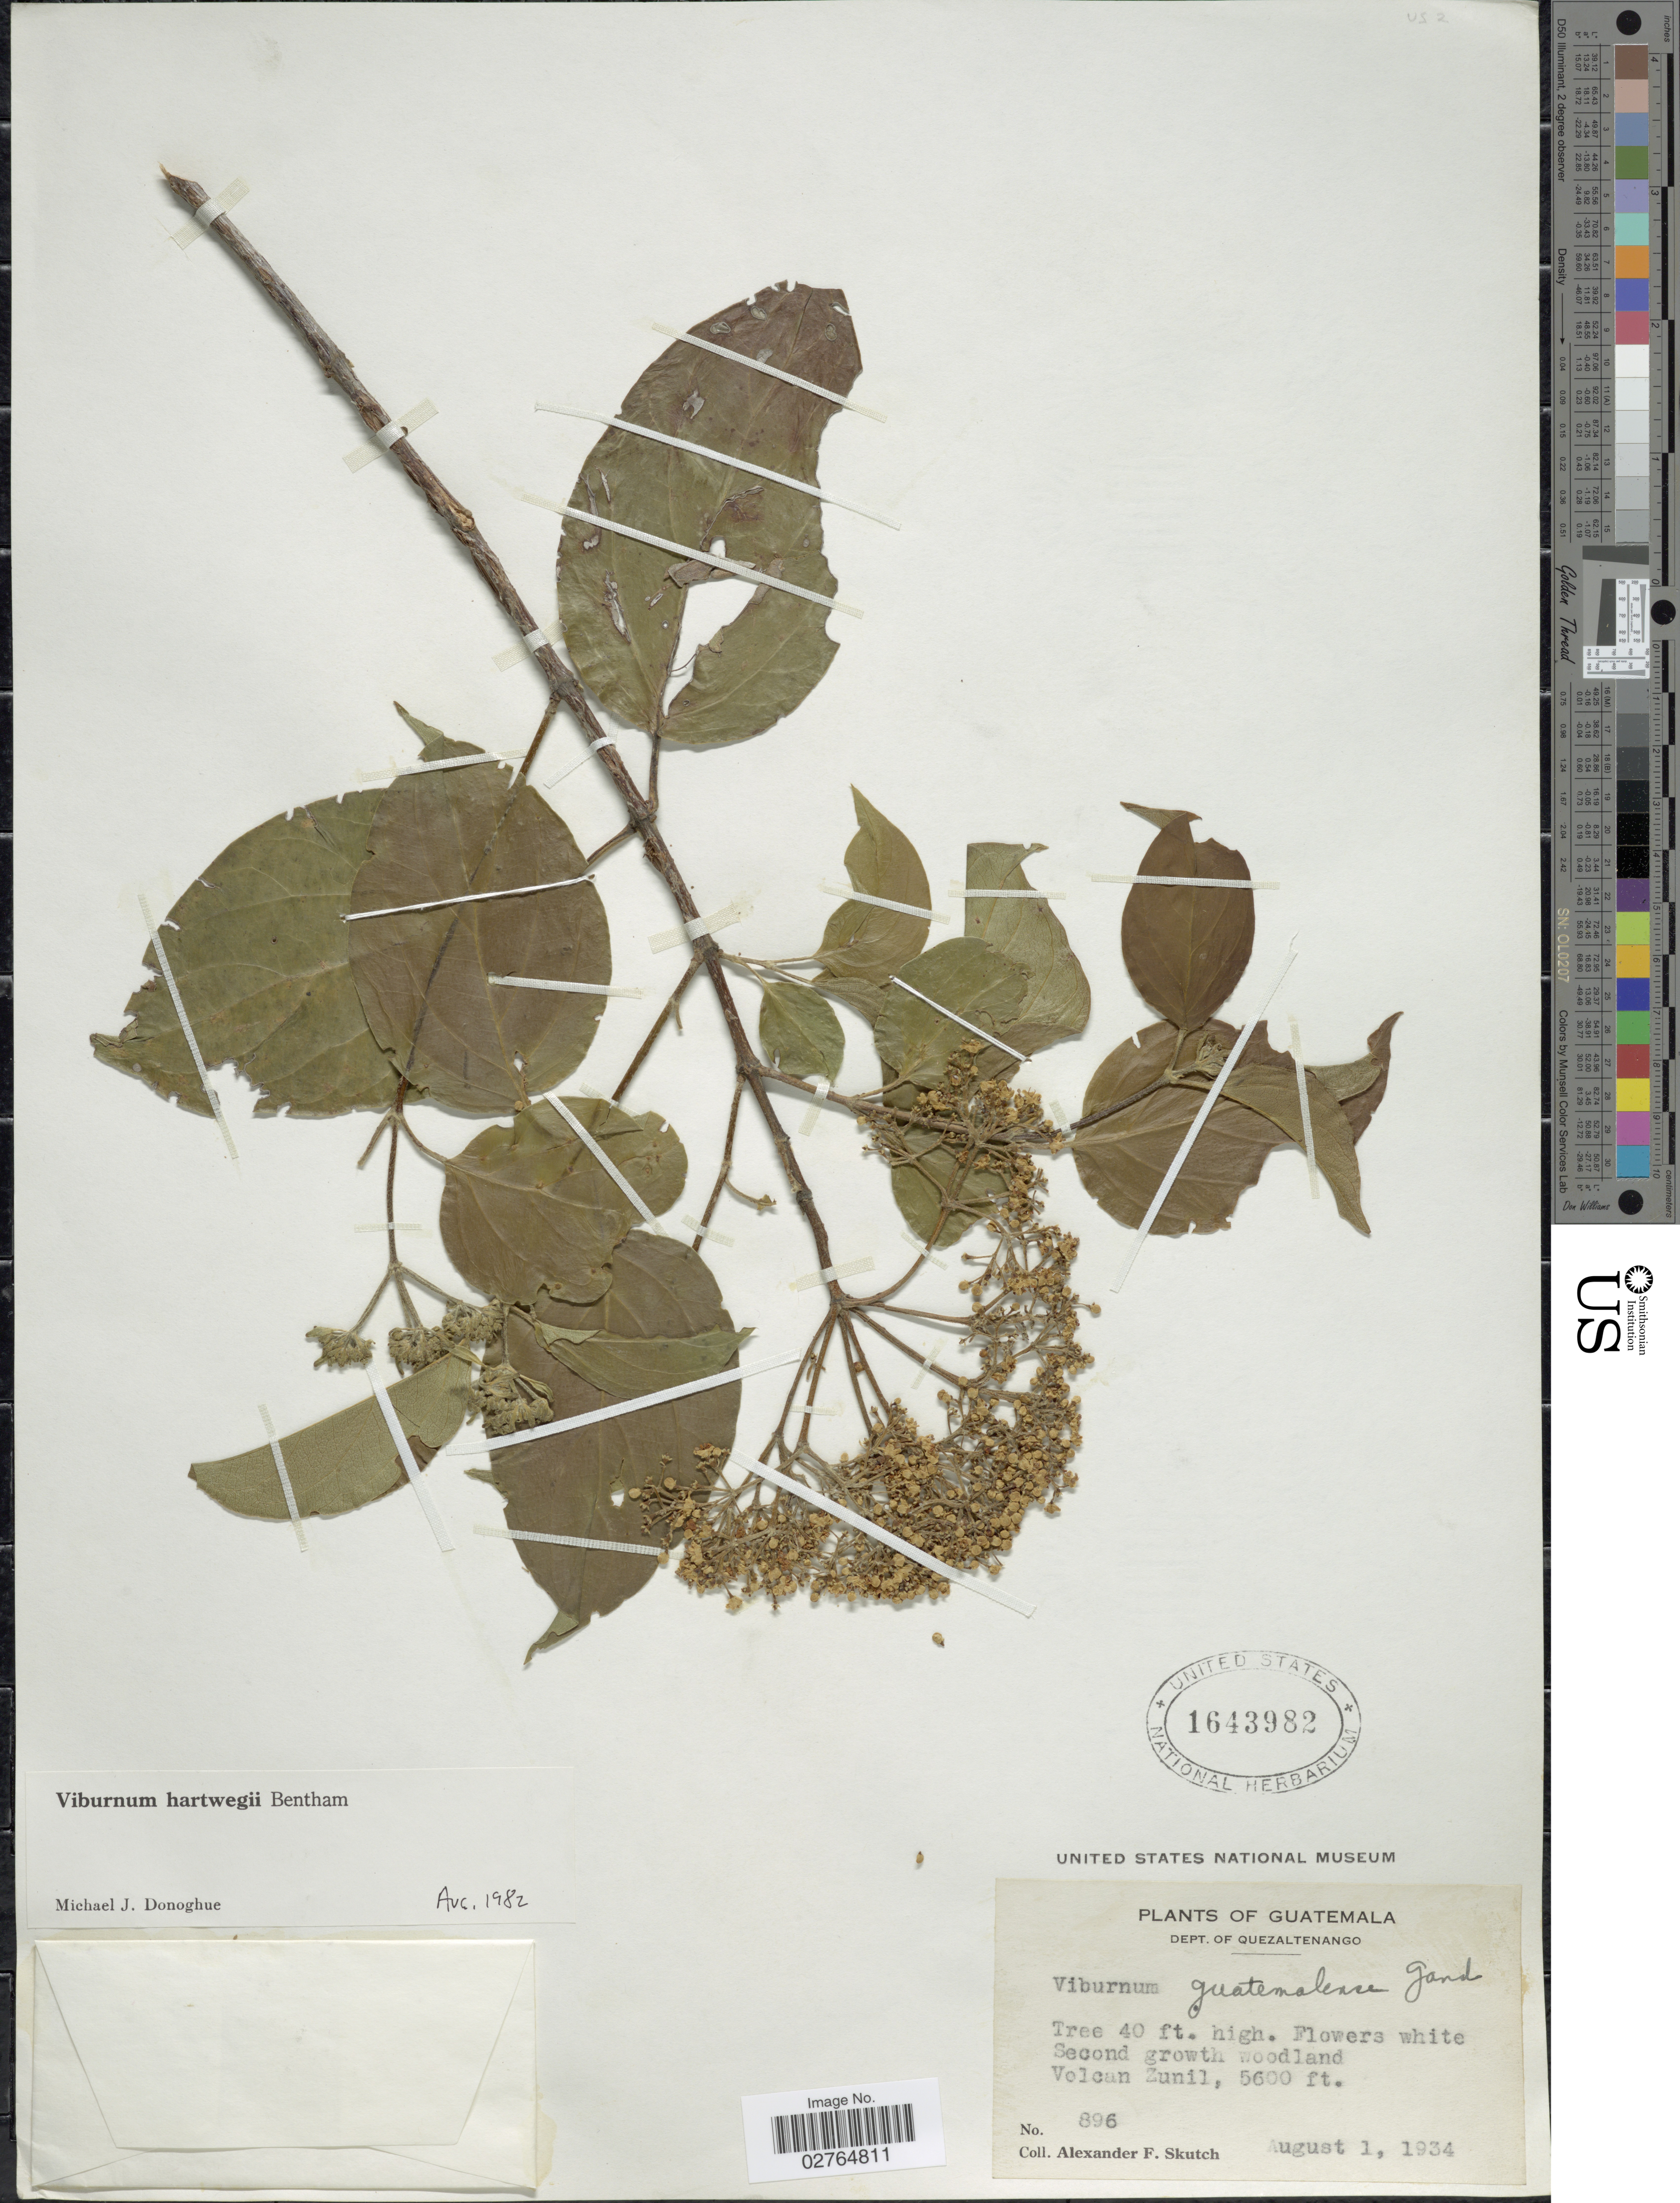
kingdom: Plantae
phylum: Tracheophyta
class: Magnoliopsida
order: Dipsacales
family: Viburnaceae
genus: Viburnum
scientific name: Viburnum hartwegii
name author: Benth.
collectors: A. F. Skutch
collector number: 896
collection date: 1934-08-01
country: Guatemala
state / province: Quetzaltenango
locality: Volcan Zunil. Dept. of Quezaltenango.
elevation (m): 1707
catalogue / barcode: US 1643982